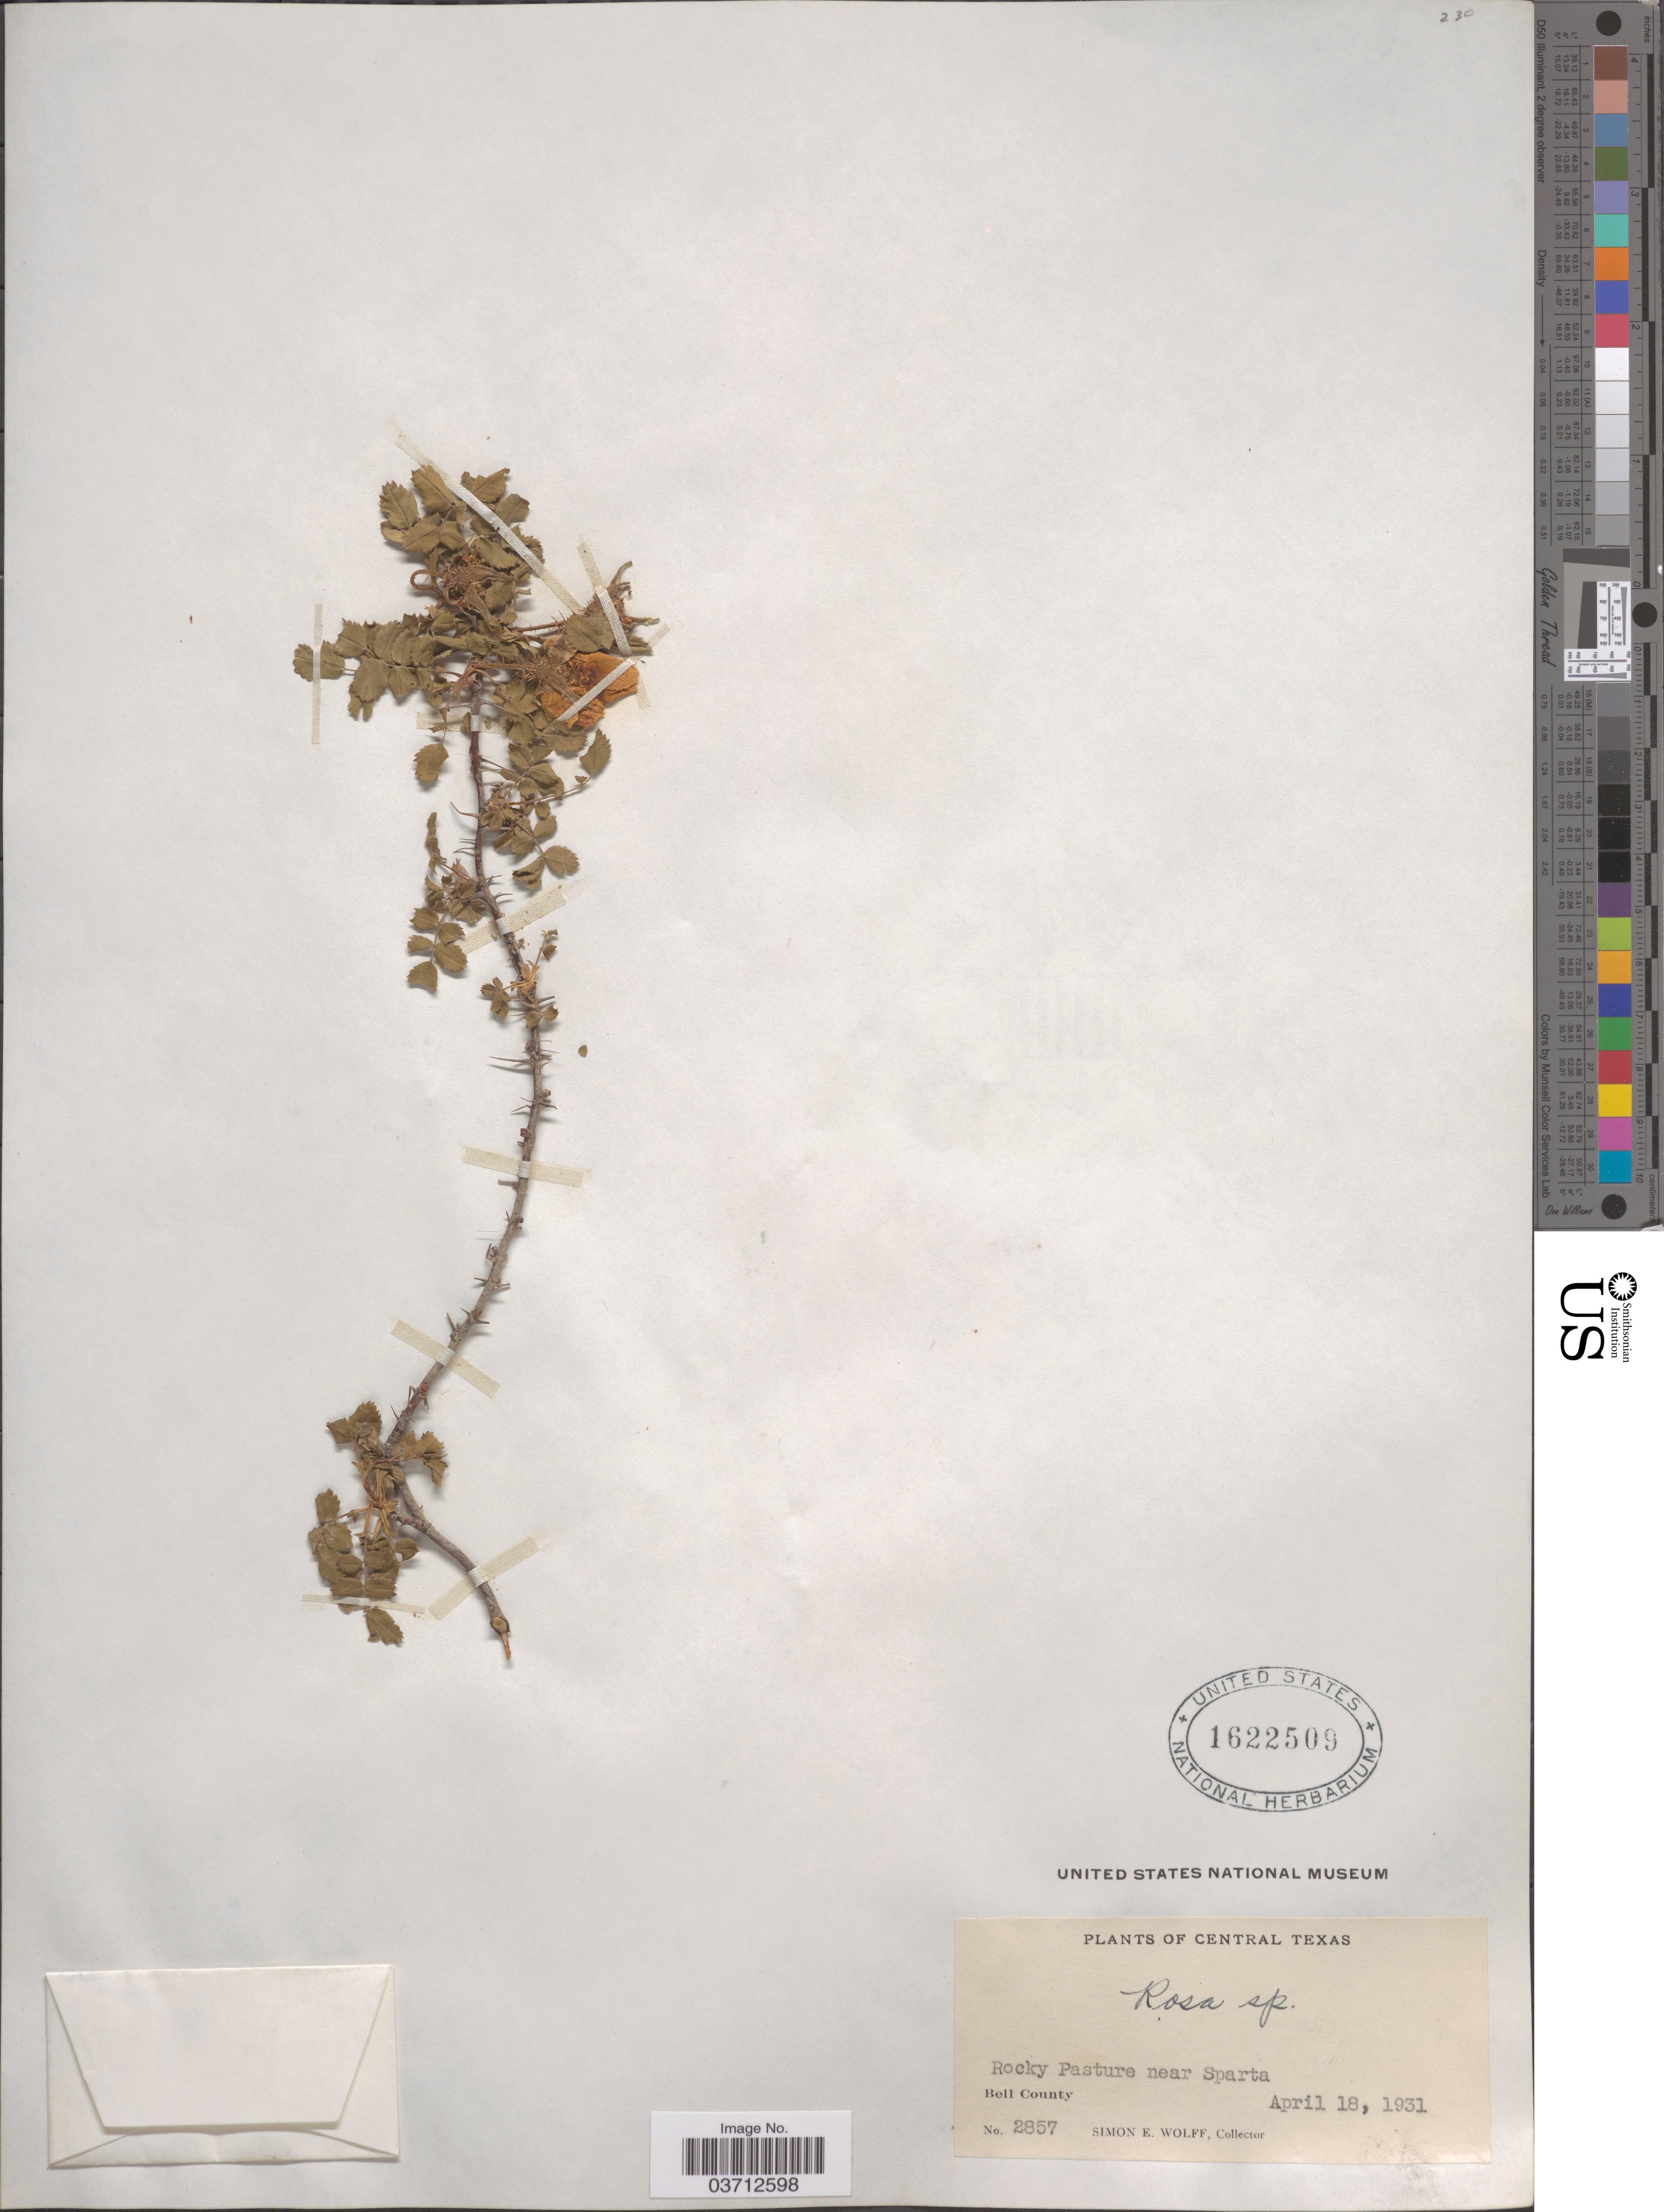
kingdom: Plantae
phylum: Tracheophyta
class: Magnoliopsida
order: Rosales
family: Rosaceae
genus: Rosa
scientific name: Rosa sp.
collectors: S. E. Wolff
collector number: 2857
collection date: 1931-04-18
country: United States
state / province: Texas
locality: Central Texas. Rocky pasture near Sparta. Bell County.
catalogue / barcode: US 1522509